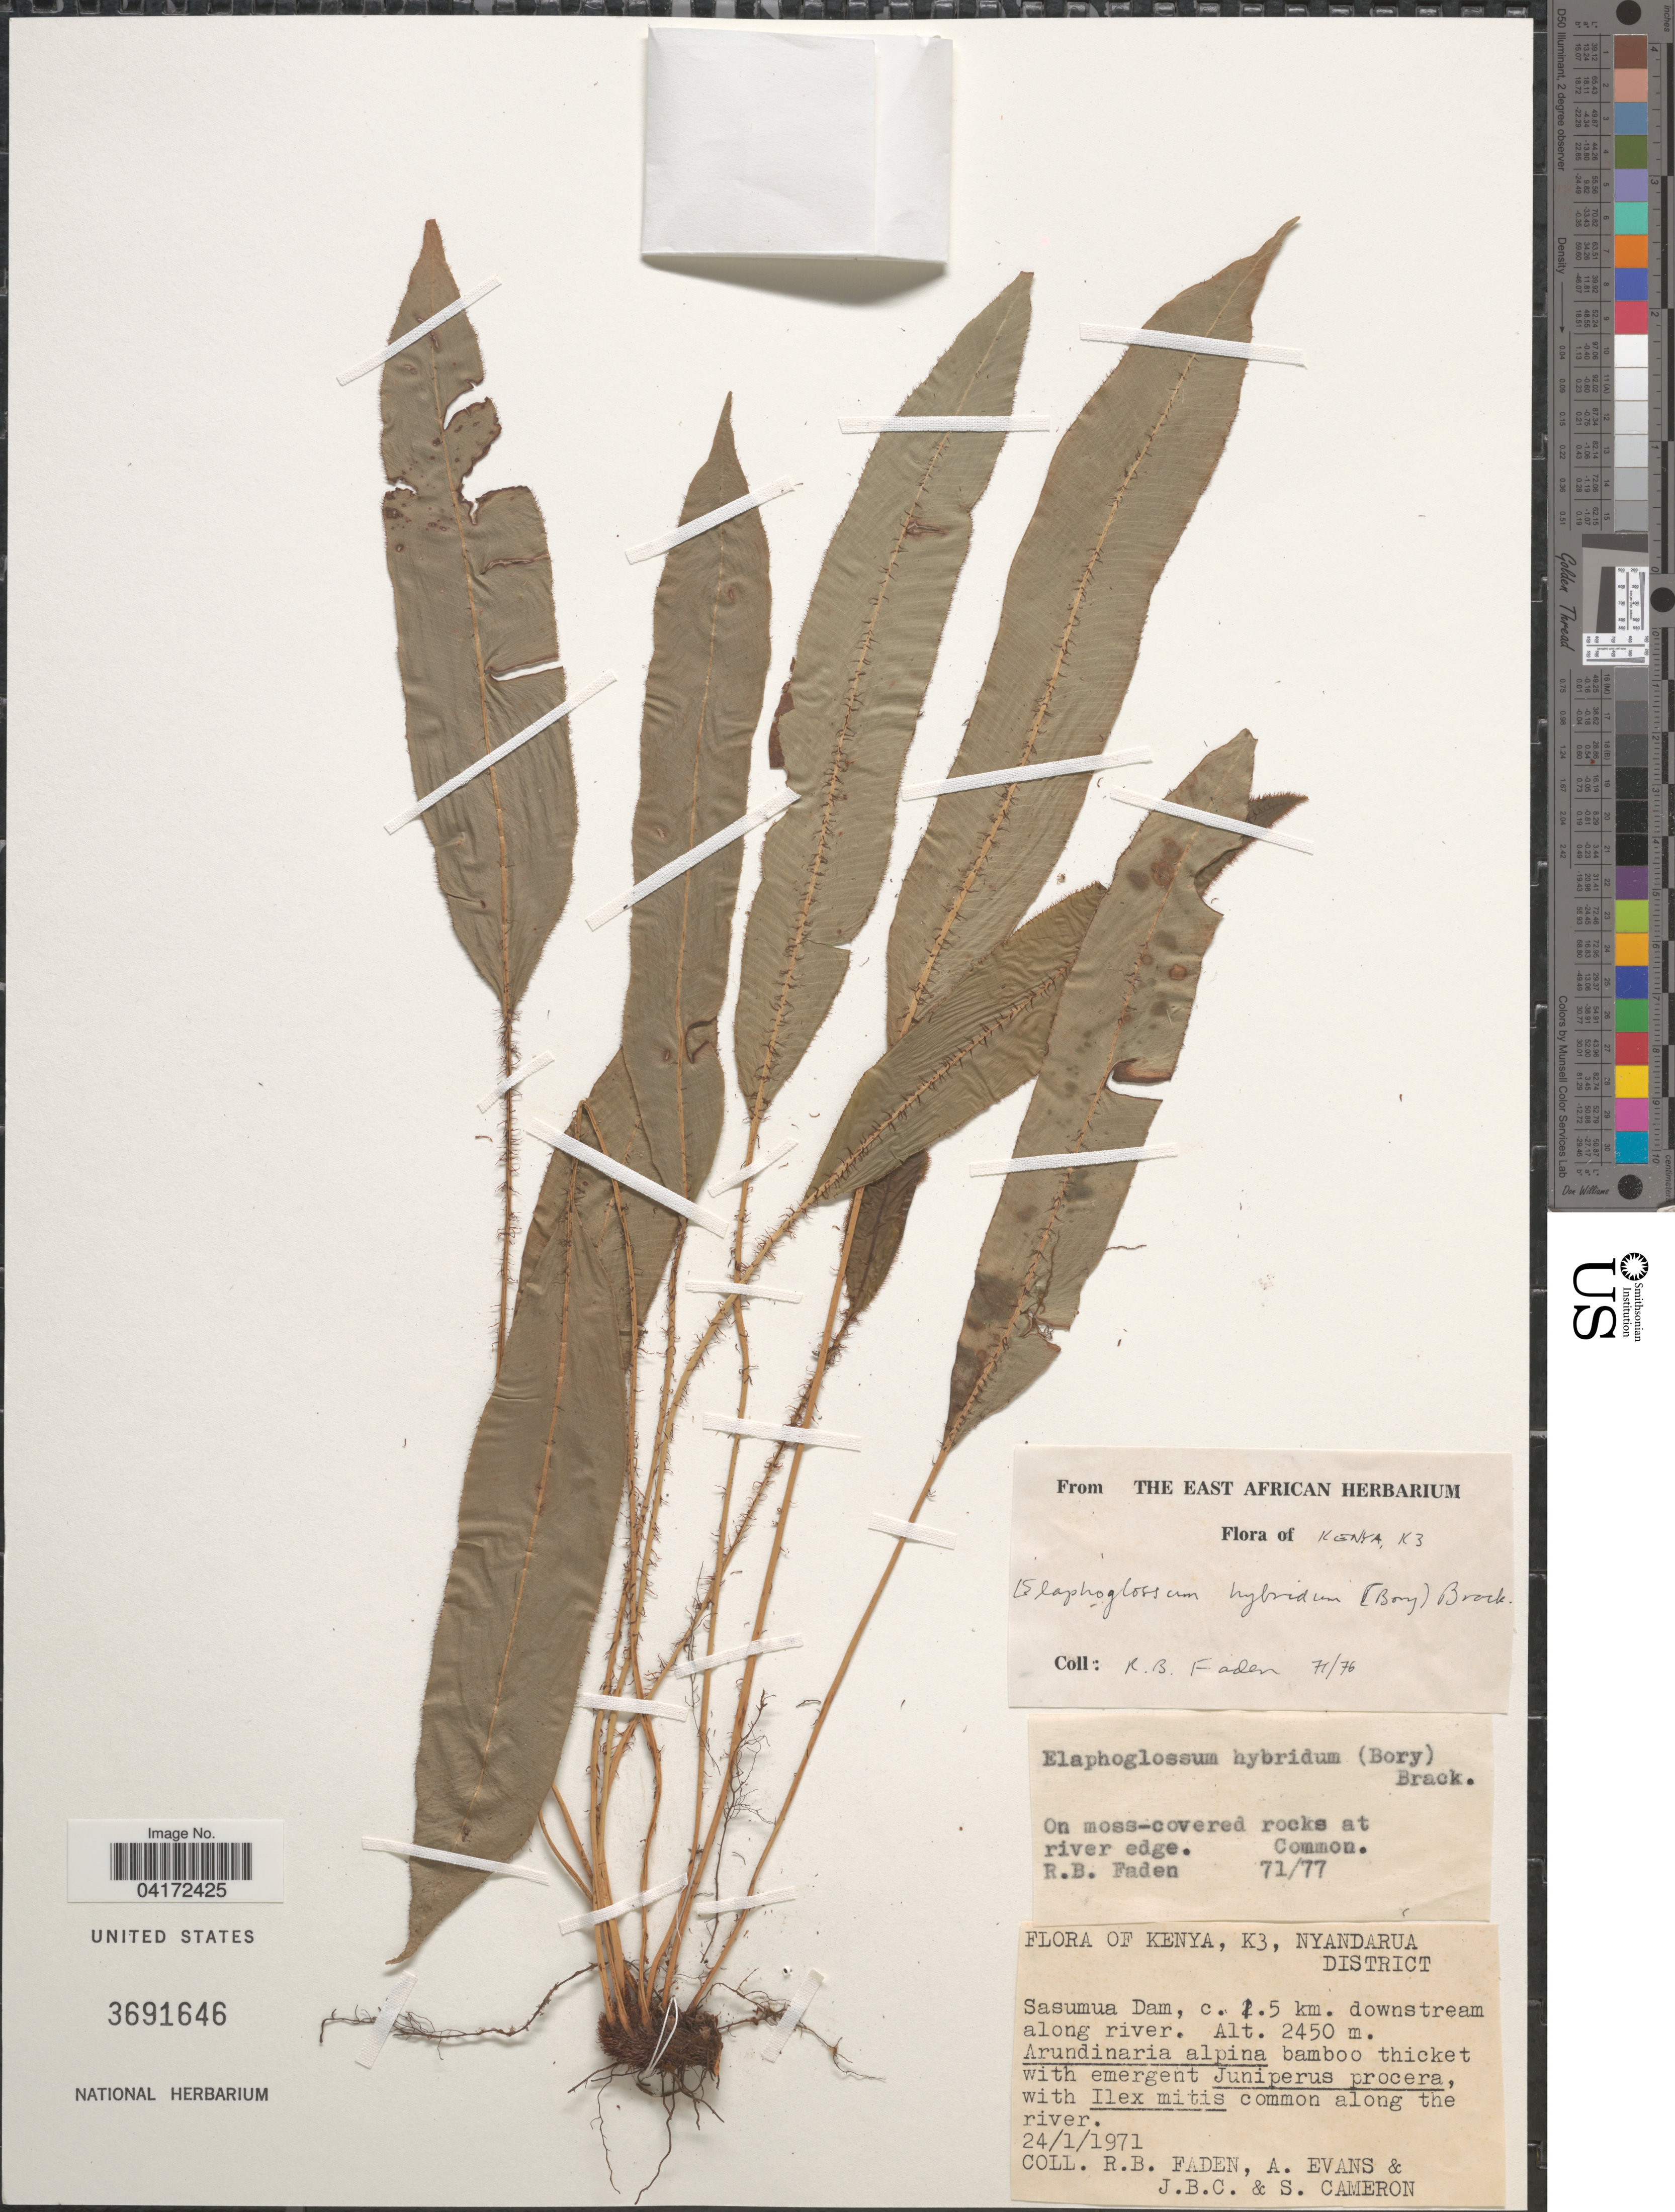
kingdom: Plantae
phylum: Tracheophyta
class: Polypodiopsida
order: Polypodiales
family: Dryopteridaceae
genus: Elaphoglossum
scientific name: Elaphoglossum hybridum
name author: (Bory) T. Moore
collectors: R. B. Faden, A. Evans, J. Cameron & S. Cameron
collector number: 71/77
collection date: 1971-01-24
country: Kenya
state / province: Nyandarua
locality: K3, Nyandarua District. Sasumua Dam, c. 1.5 km. downstream along river.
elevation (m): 2450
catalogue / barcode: US 3691646